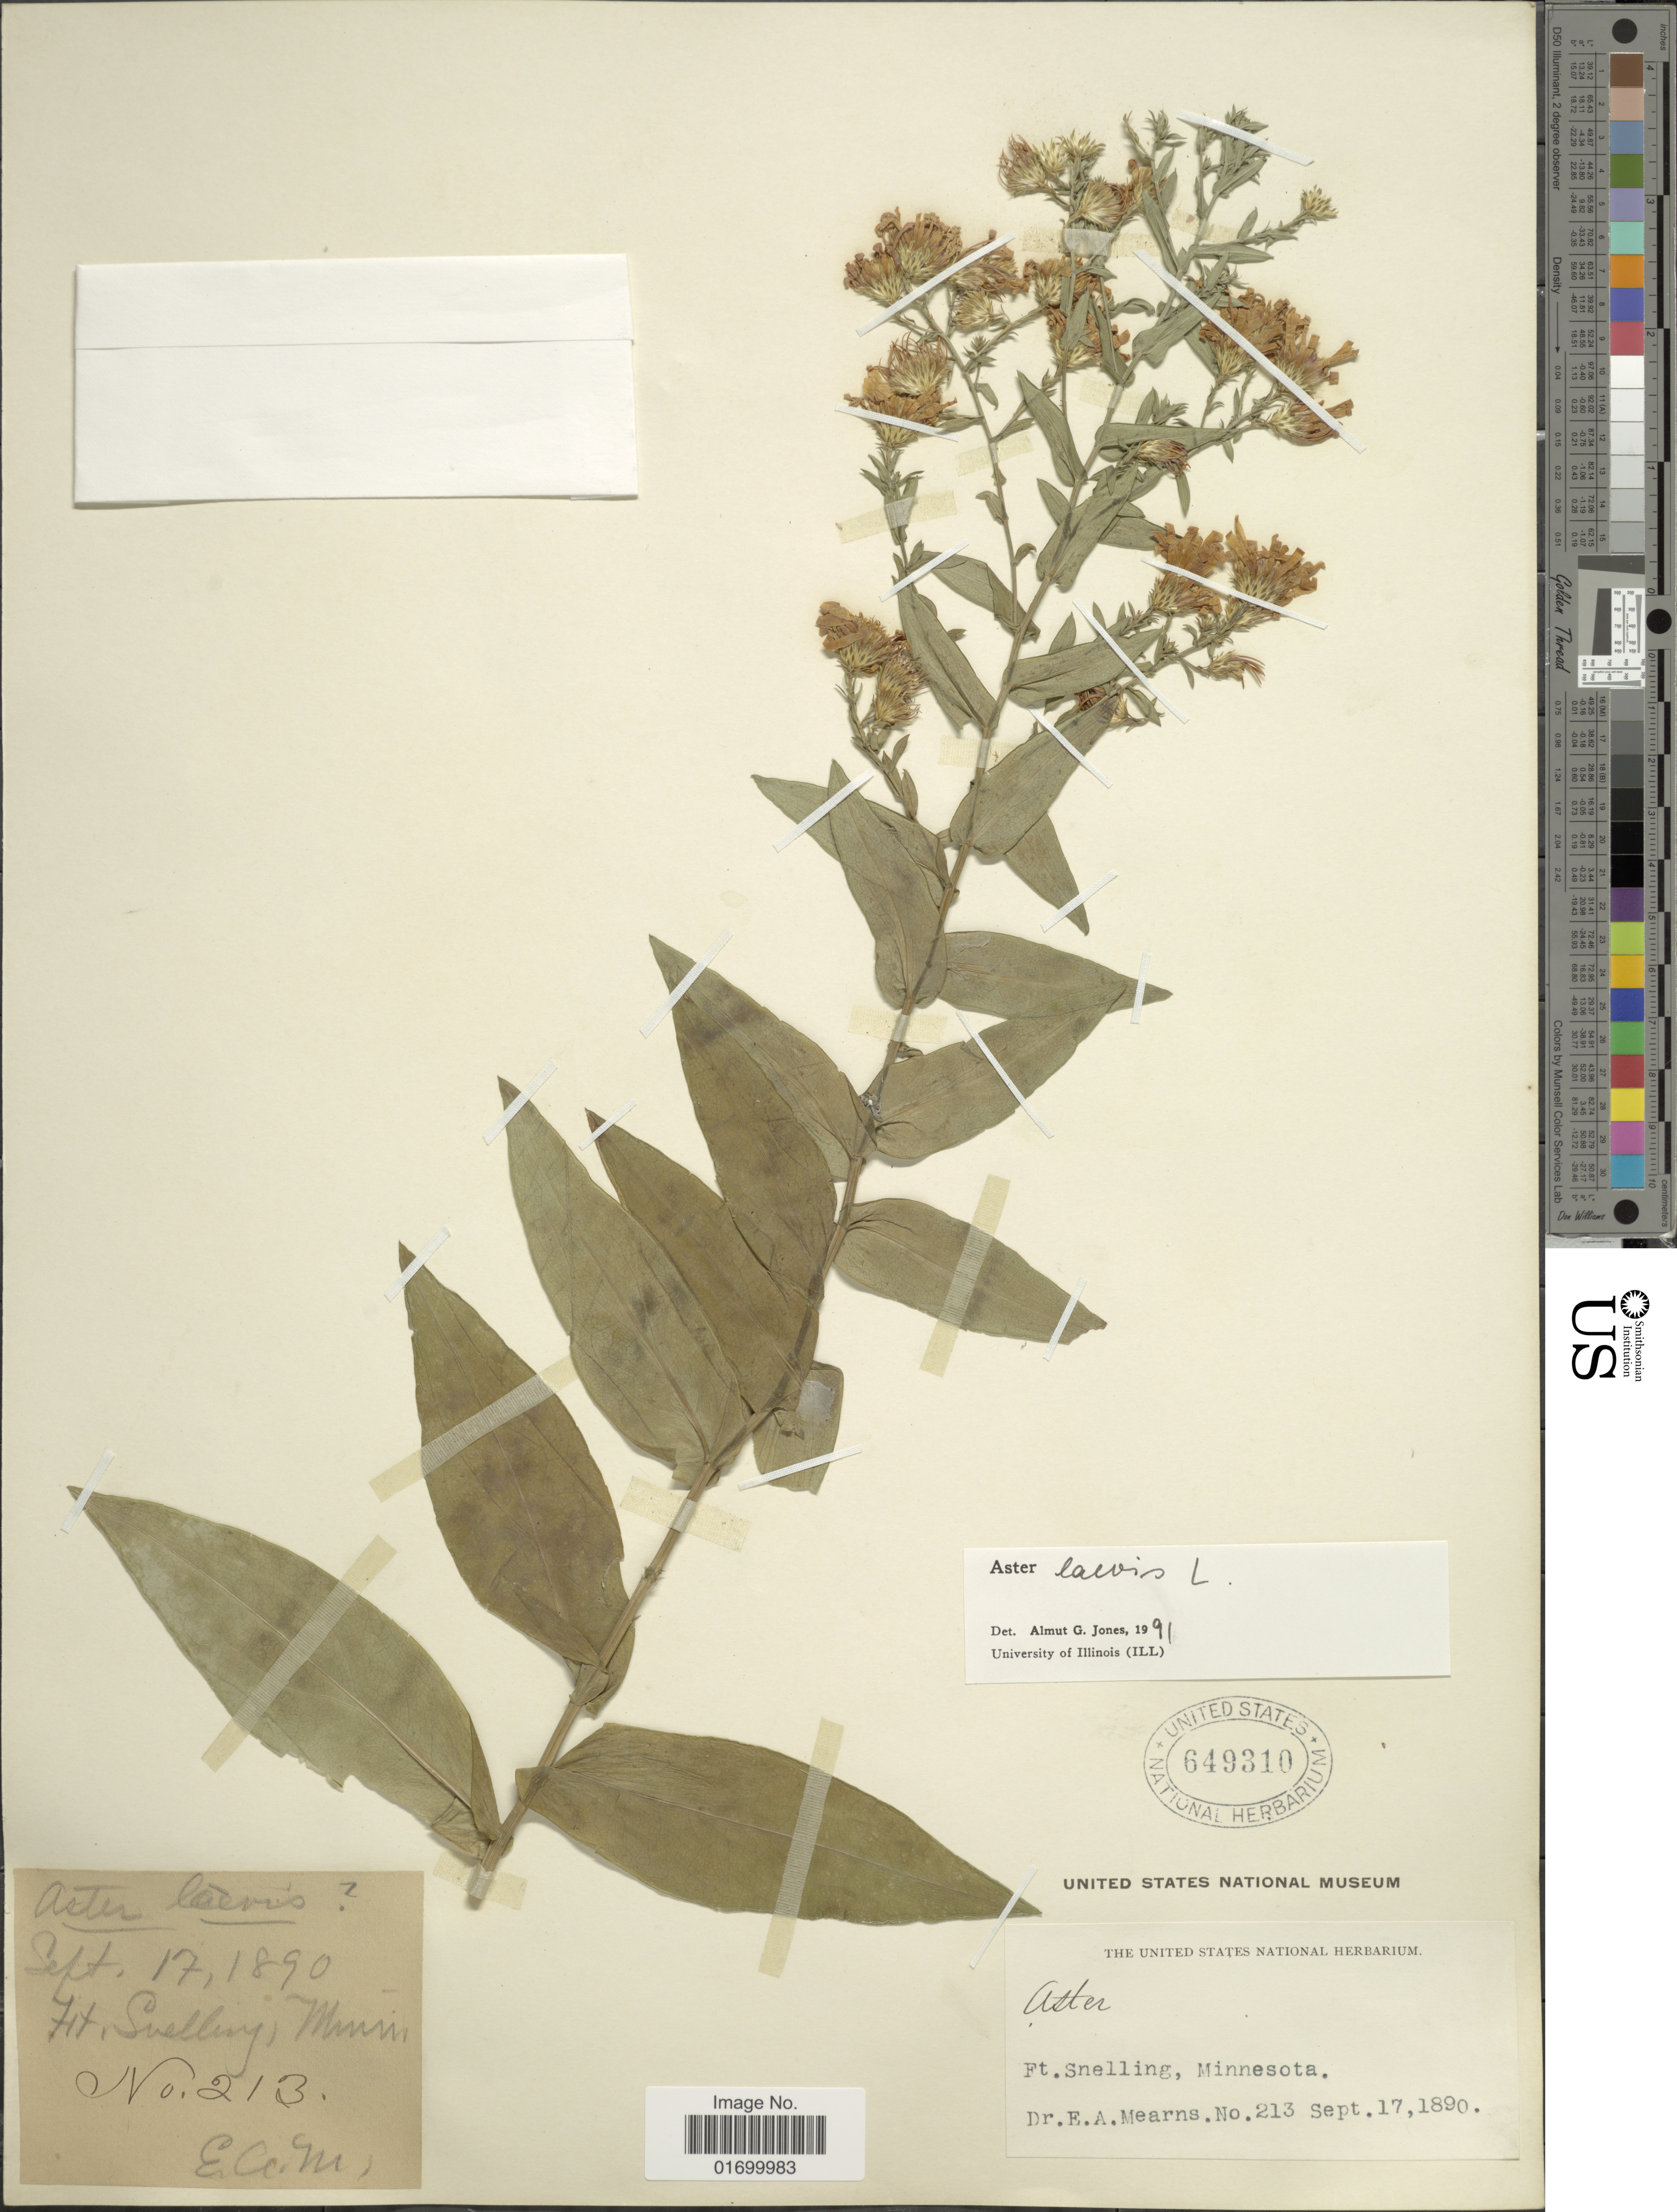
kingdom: Plantae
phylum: Tracheophyta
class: Magnoliopsida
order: Asterales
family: Asteraceae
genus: Symphyotrichum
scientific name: Symphyotrichum laeve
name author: (L.) Á. Löve & D. Löve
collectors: E. A. Mearns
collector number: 213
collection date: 1890-09-17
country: United States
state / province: Minnesota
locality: Ft. Snelling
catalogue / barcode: US 649310